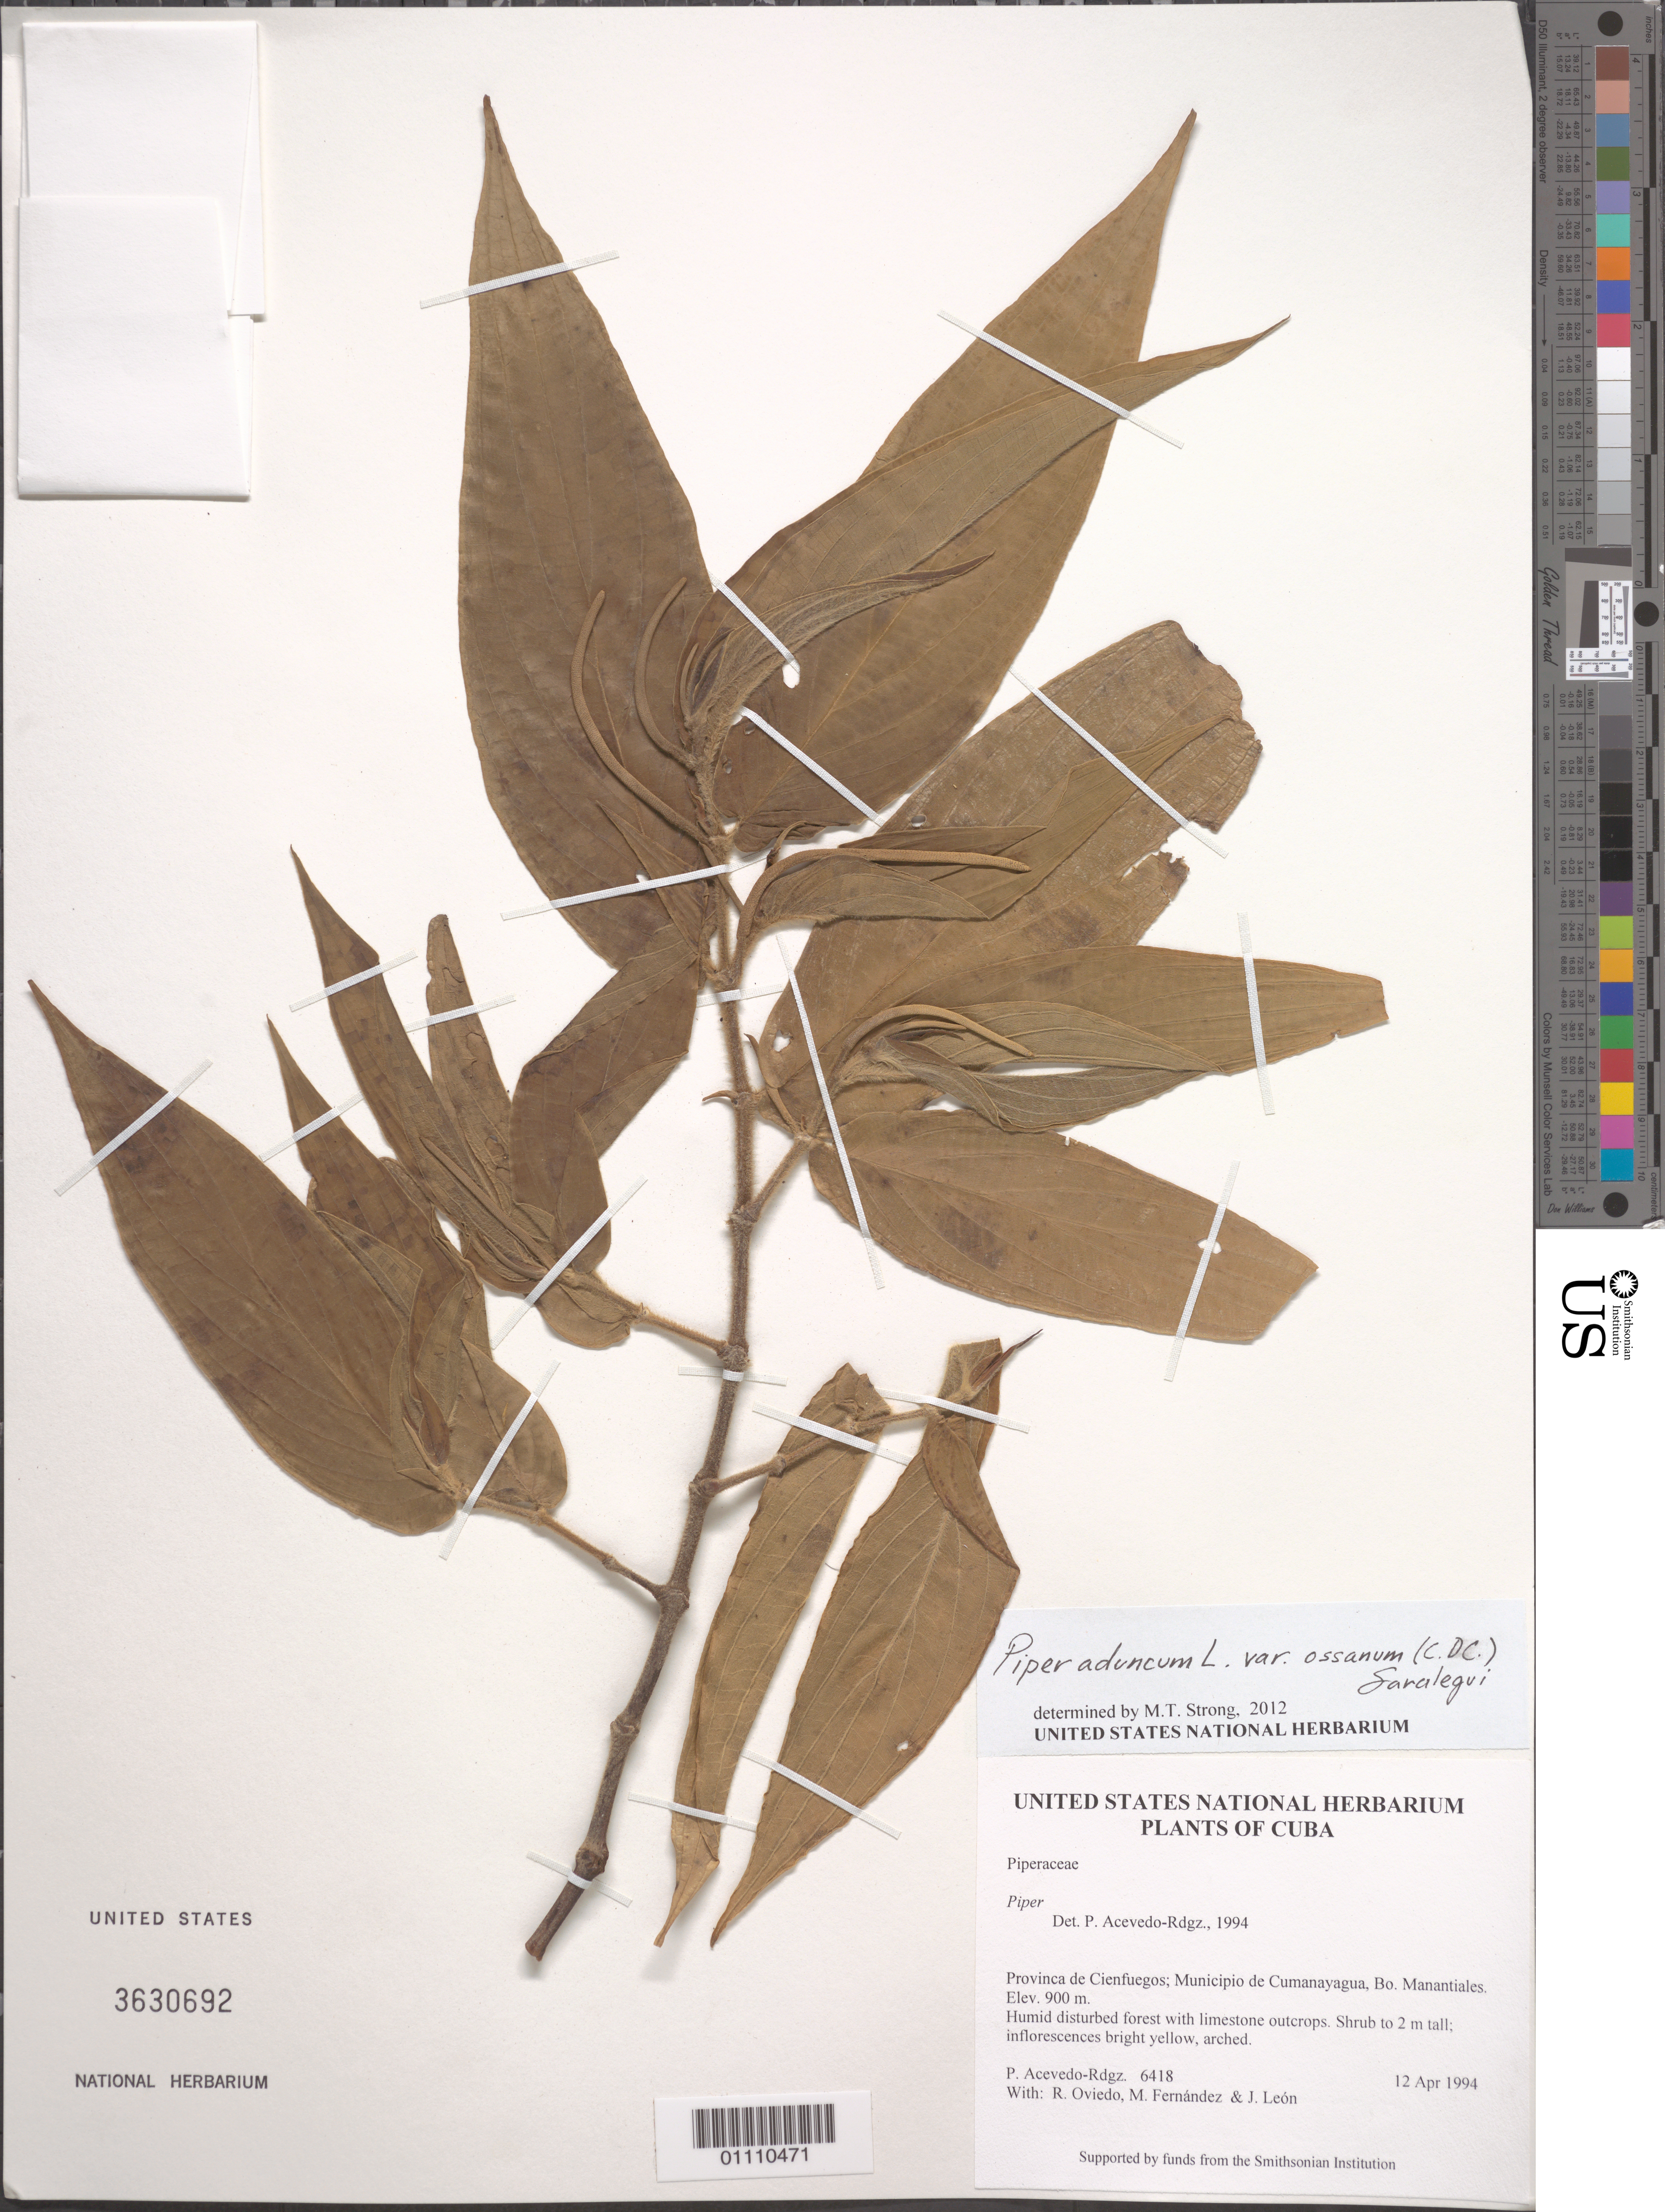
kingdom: Plantae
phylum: Tracheophyta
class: Magnoliopsida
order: Piperales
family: Piperaceae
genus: Piper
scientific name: Piper aduncum var. ossanum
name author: (C. DC.) Saralegui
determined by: Strong, M. T., (US), Smithsonian Institution - National Museum of Natural History (UNITED STATES)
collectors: P. Acevedo-Rodr., R. Oviedo, M. Fernández & J. León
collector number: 6418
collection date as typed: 12 Apr 1994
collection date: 1994-04-12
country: Cuba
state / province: Cienfuegos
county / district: Municipio de Cumanayagua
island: Cuba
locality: Bo Manantiales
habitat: Humid disturbed forest with limestone outcrops.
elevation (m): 900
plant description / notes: NY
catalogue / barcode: US 3630692